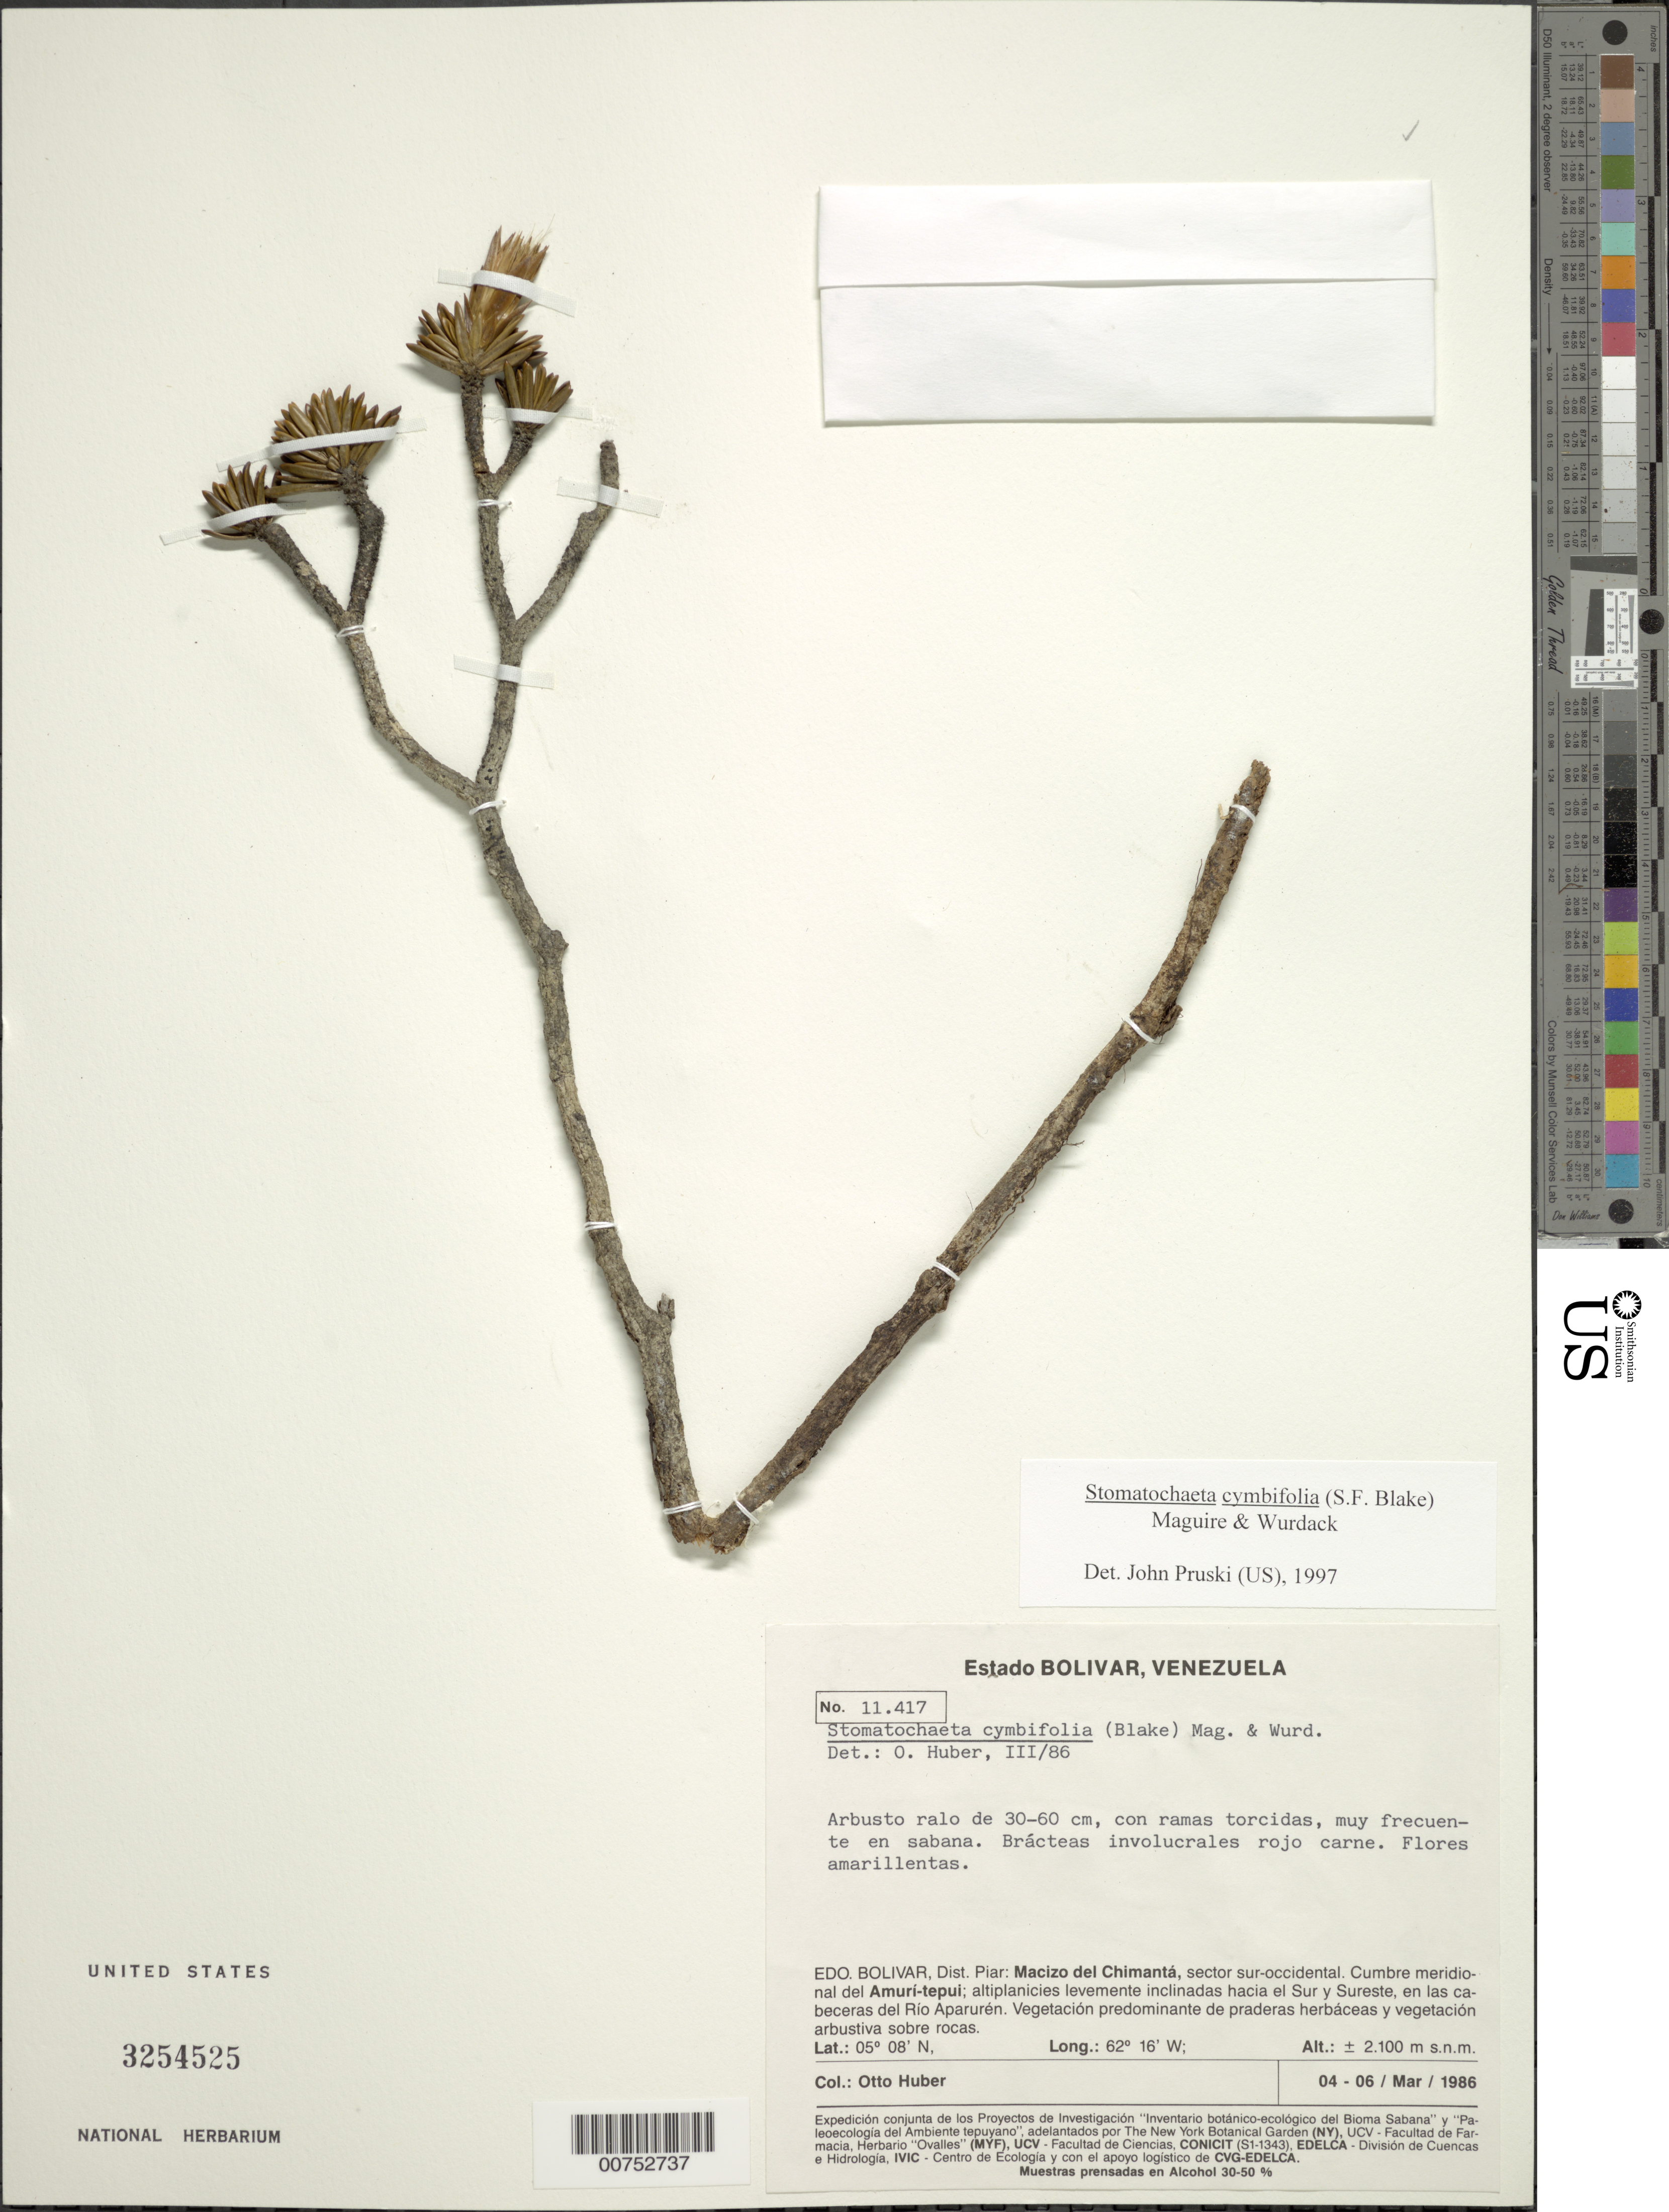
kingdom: Plantae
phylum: Tracheophyta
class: Magnoliopsida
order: Asterales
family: Asteraceae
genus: Stomatochaeta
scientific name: Stomatochaeta cymbifolia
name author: (S.F. Blake) Maguire & Wurdack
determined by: Pruski, J. F.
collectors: O. Huber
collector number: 11417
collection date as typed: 4-Mar-86 to 6-Mar-86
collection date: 1986-03-04/1986-03-06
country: Venezuela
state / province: Bolívar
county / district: Piar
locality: Macizo del Chimantá, sector sur occidental, cumbre meridional del Apacará-tepuí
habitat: Praderas herbaceas y arbustiva sobre rocas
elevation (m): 2100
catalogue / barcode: US 3254525